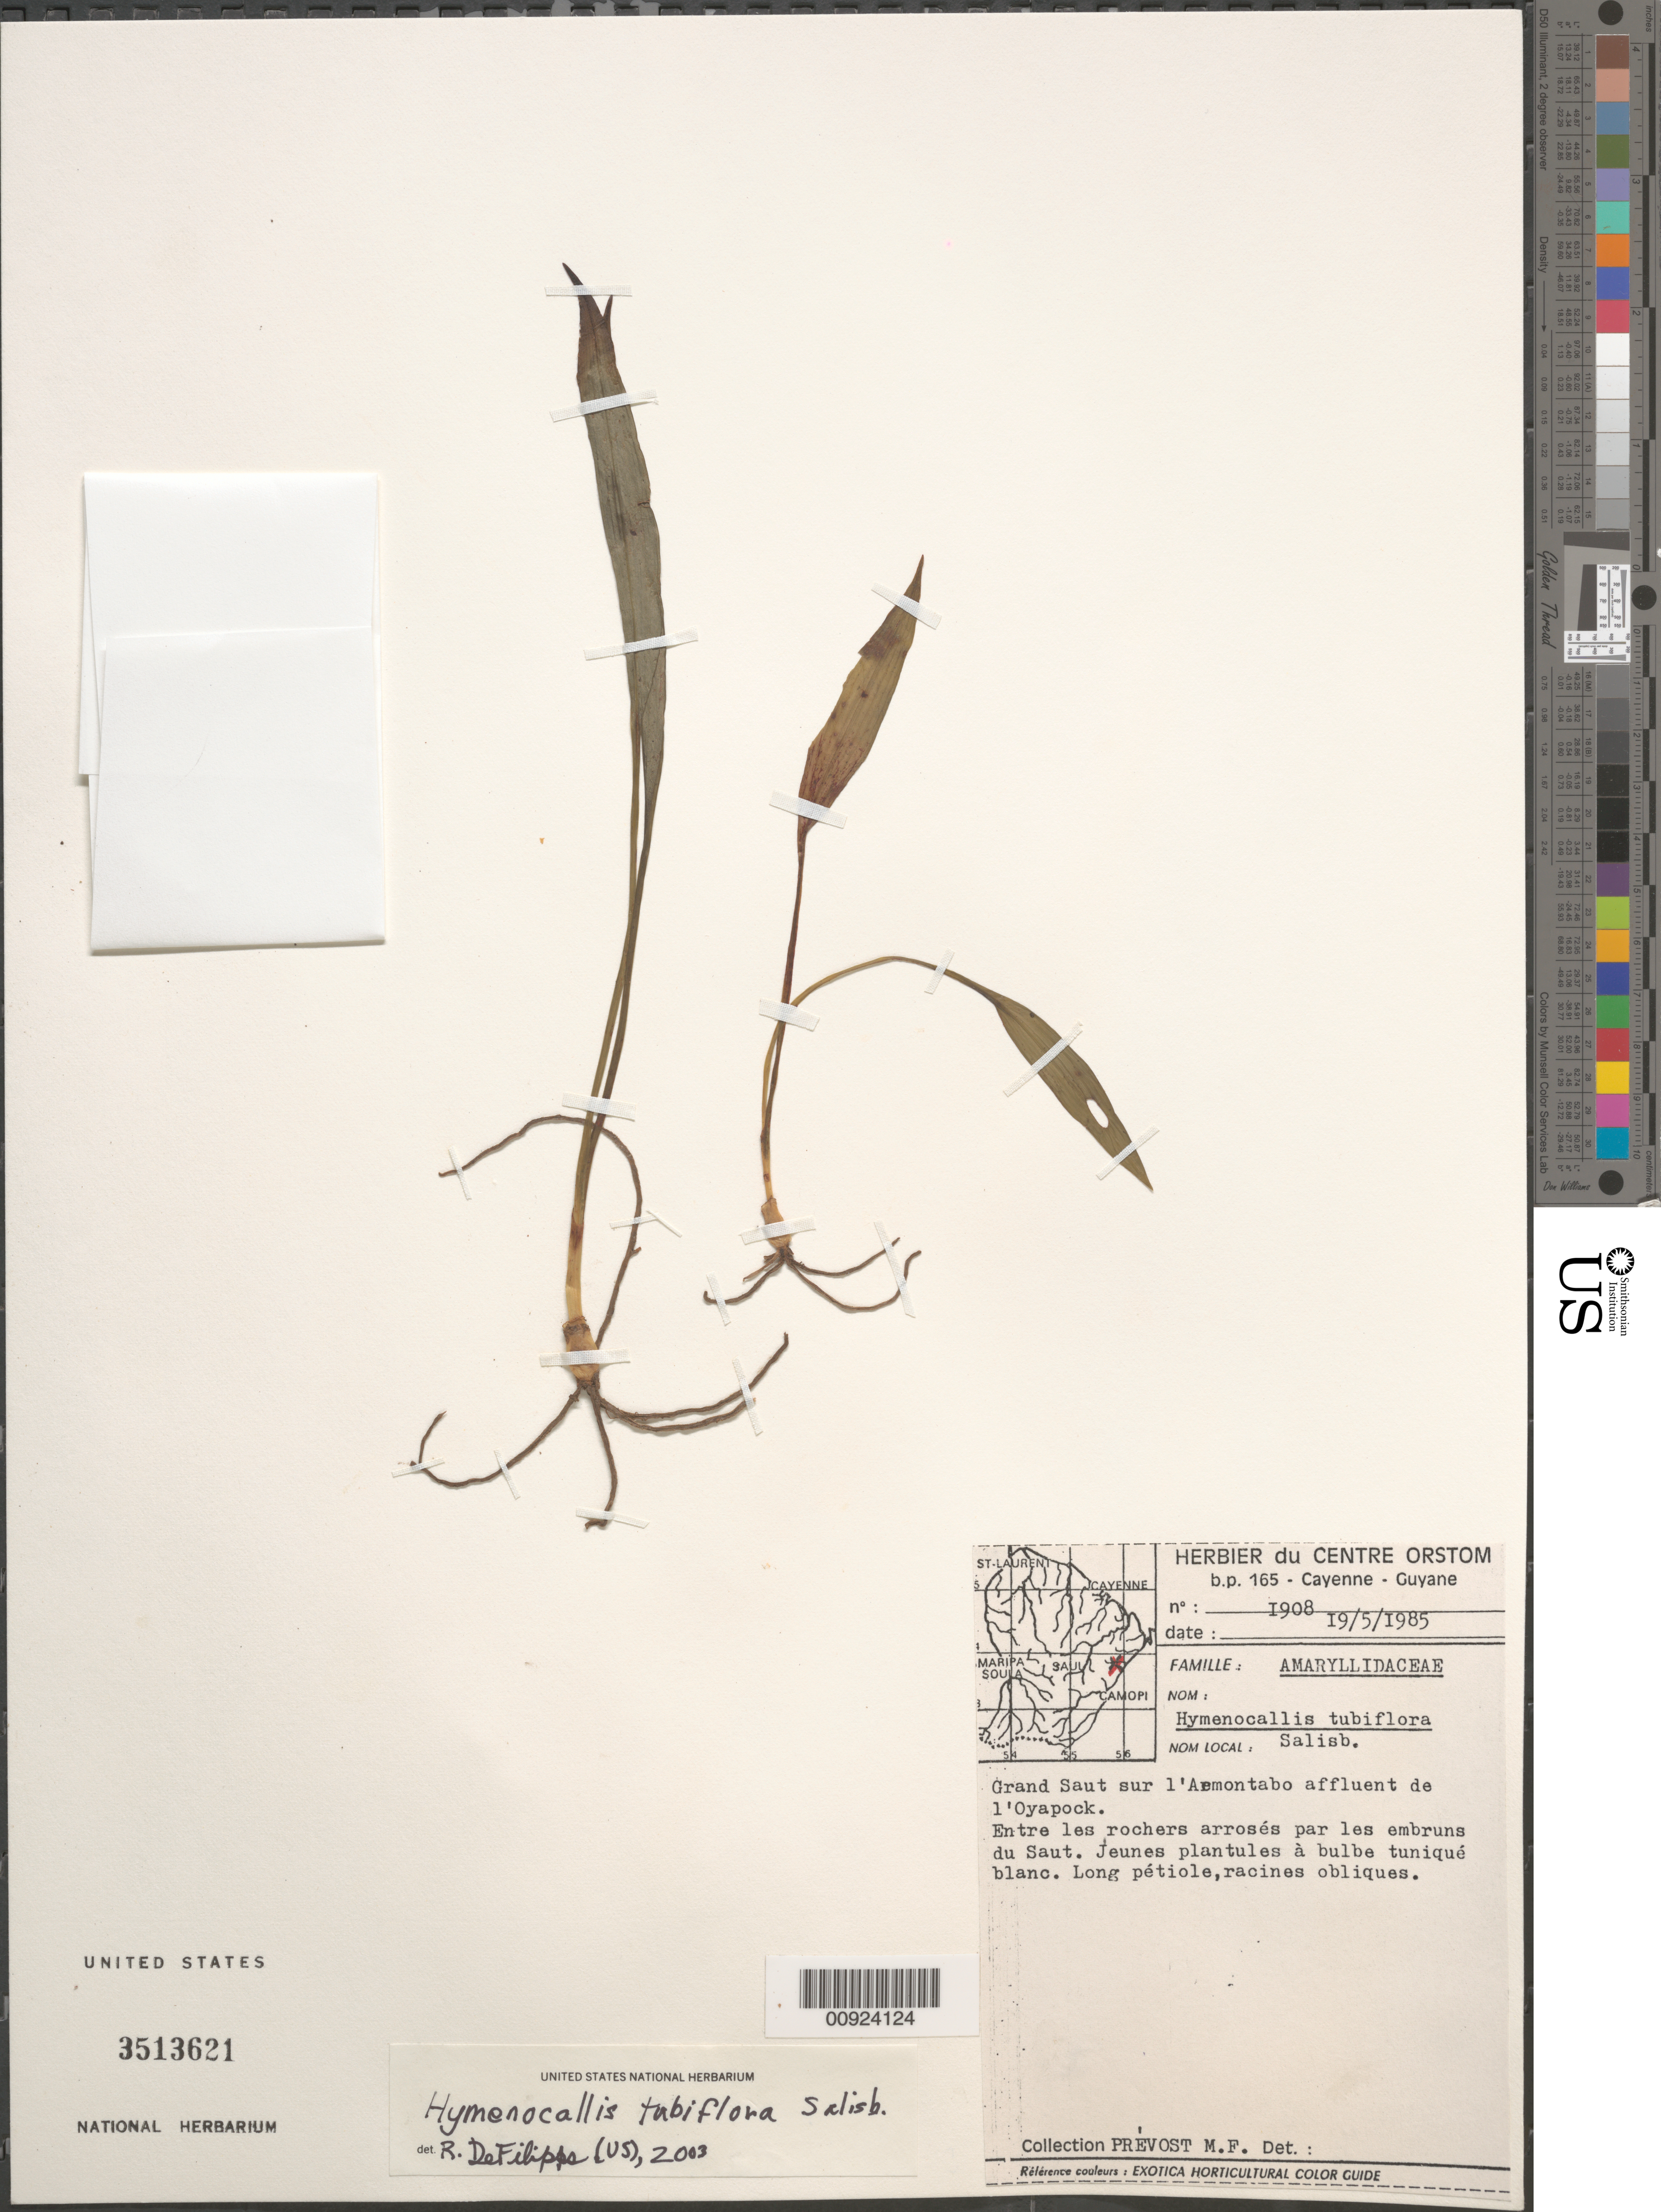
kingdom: Plantae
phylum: Tracheophyta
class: Liliopsida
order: Asparagales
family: Amaryllidaceae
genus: Hymenocallis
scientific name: Hymenocallis tubiflora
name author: Salisb.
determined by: DeFilipps, R. A.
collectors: M.-F. Prévost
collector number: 1908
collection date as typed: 19-May-85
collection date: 1985-05-19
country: French Guiana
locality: Grand Saut sur l'Armontabo affluent de l'Oyapock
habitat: Between rocks sprayed by waterfall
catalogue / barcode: US 3513621